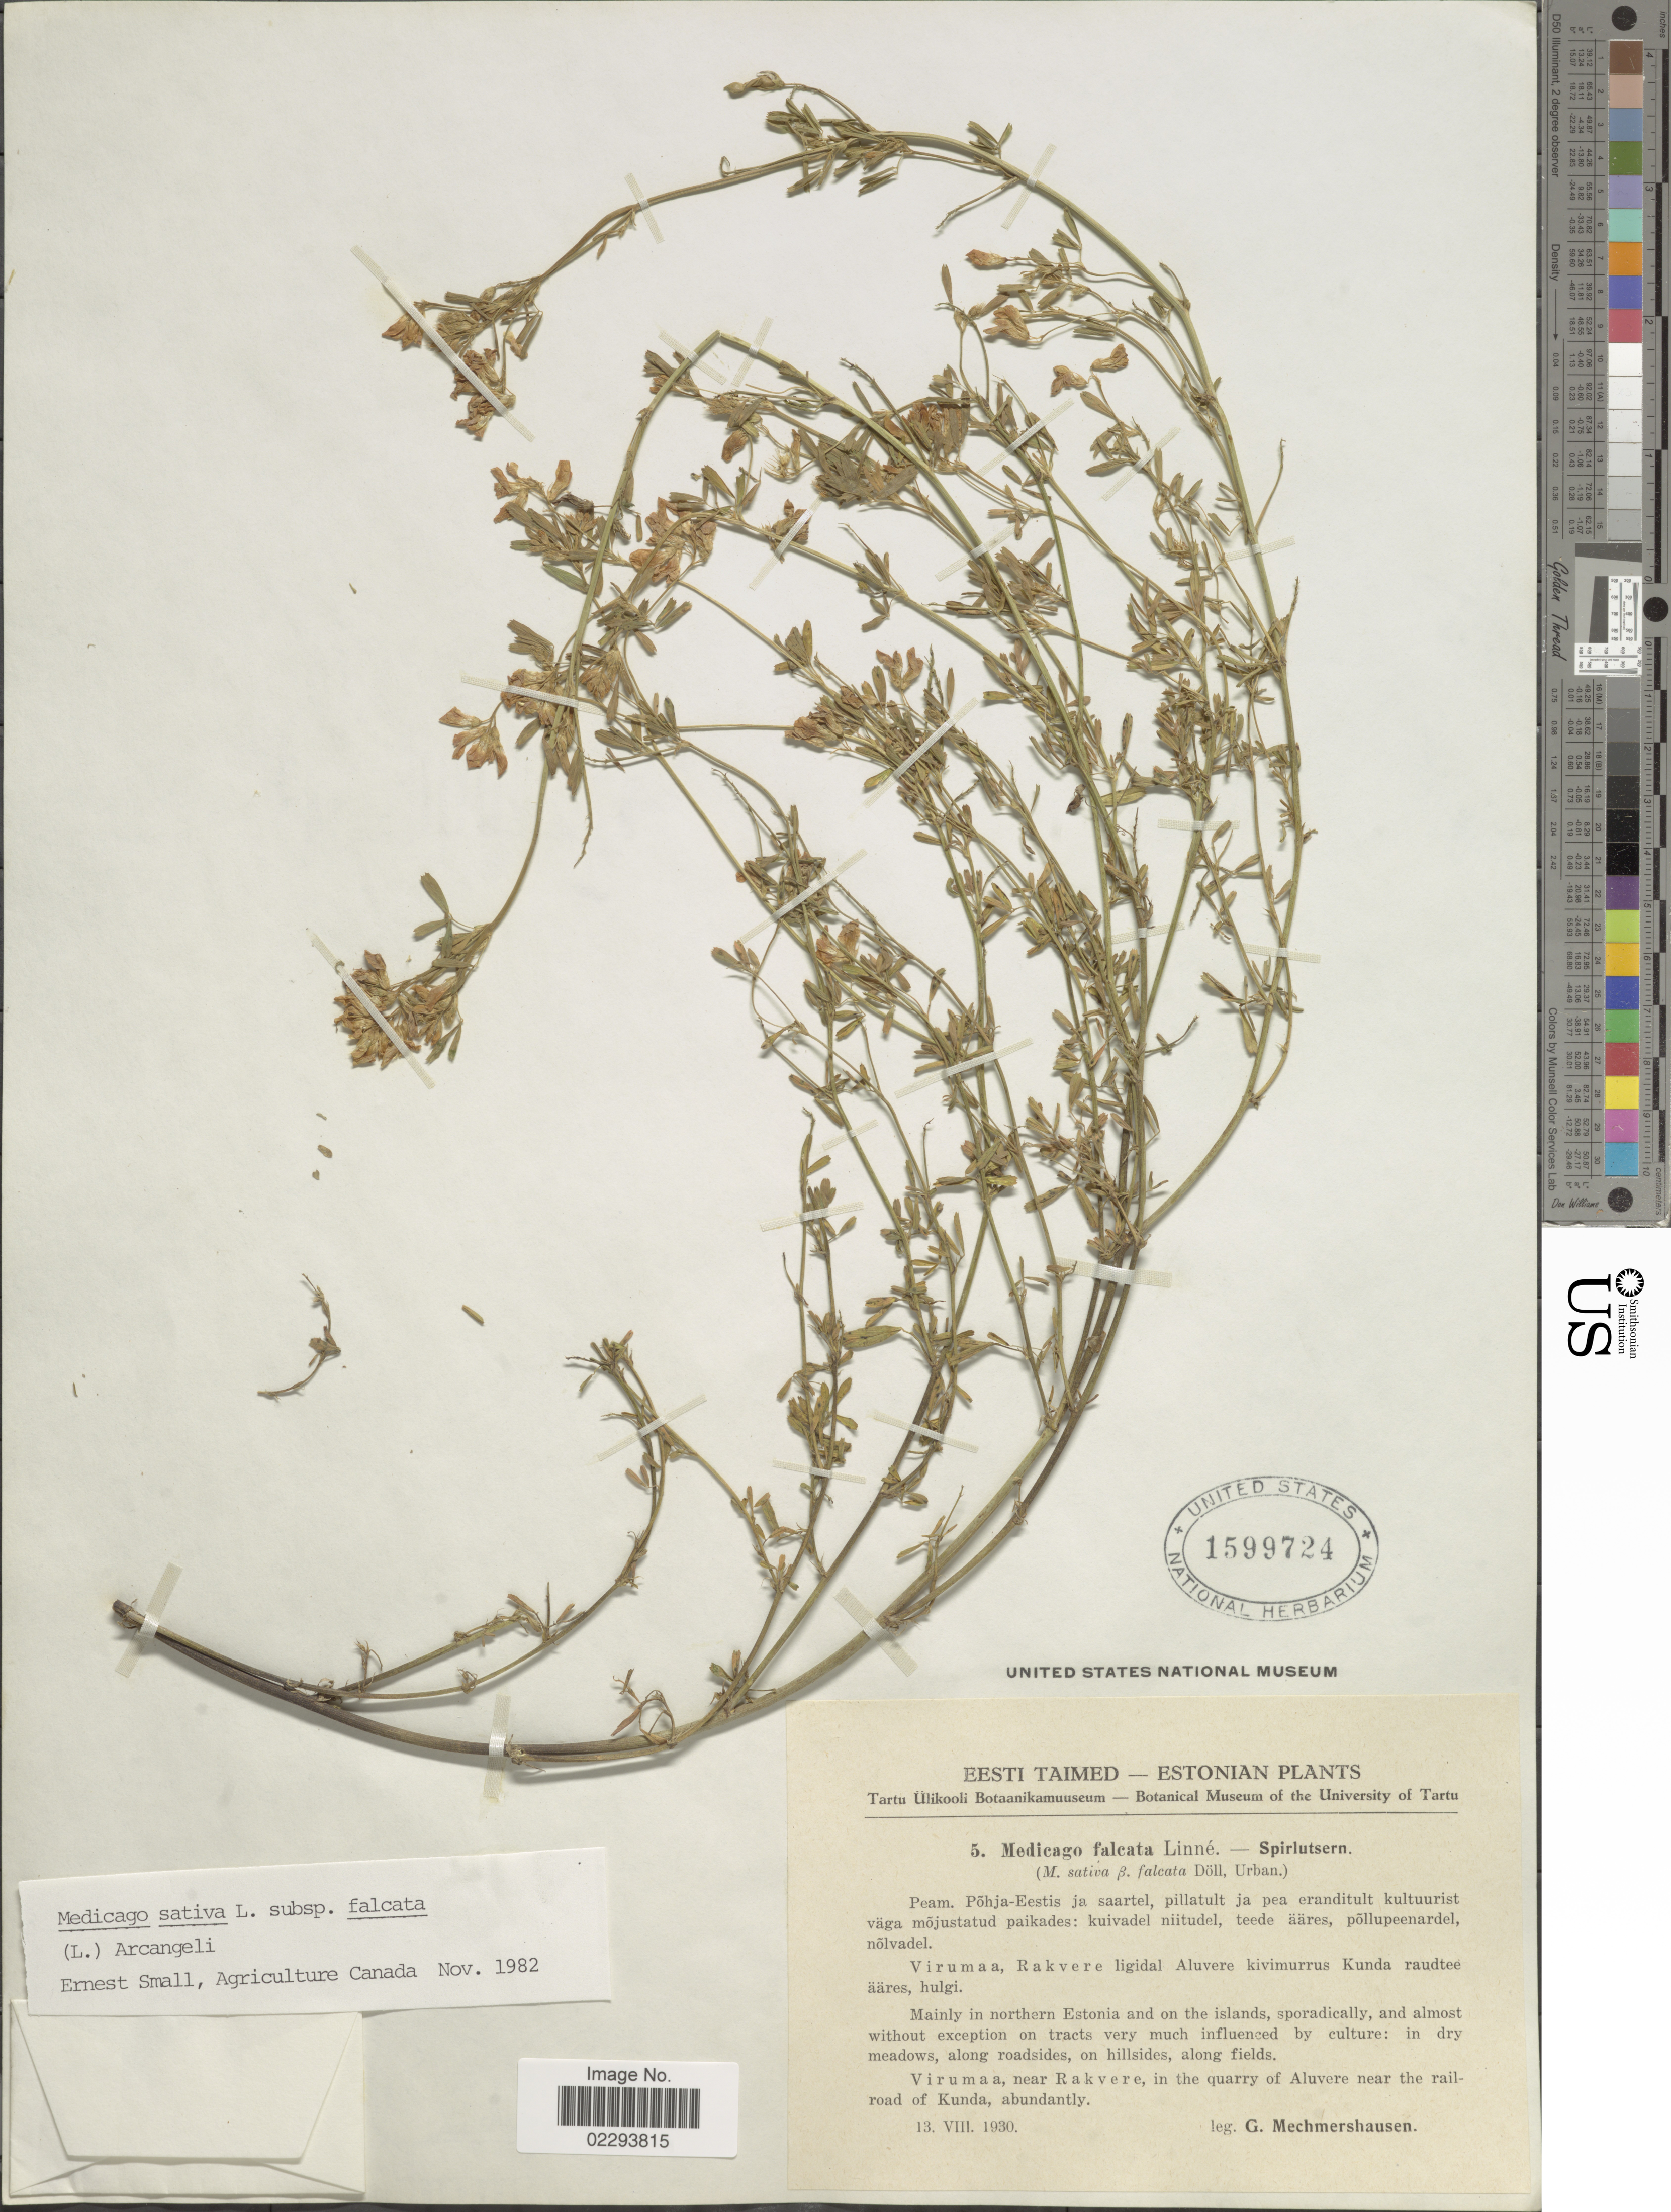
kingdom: Plantae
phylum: Tracheophyta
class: Magnoliopsida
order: Fabales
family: Fabaceae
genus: Medicago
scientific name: Medicago sativa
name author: L.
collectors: G. Mechmershausen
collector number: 5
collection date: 1930-08-13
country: Estonia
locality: Estonian. Virumaa, near Rakvere, in the quarry of Aluvere near the rail-road of Kunda.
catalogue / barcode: US 1599724